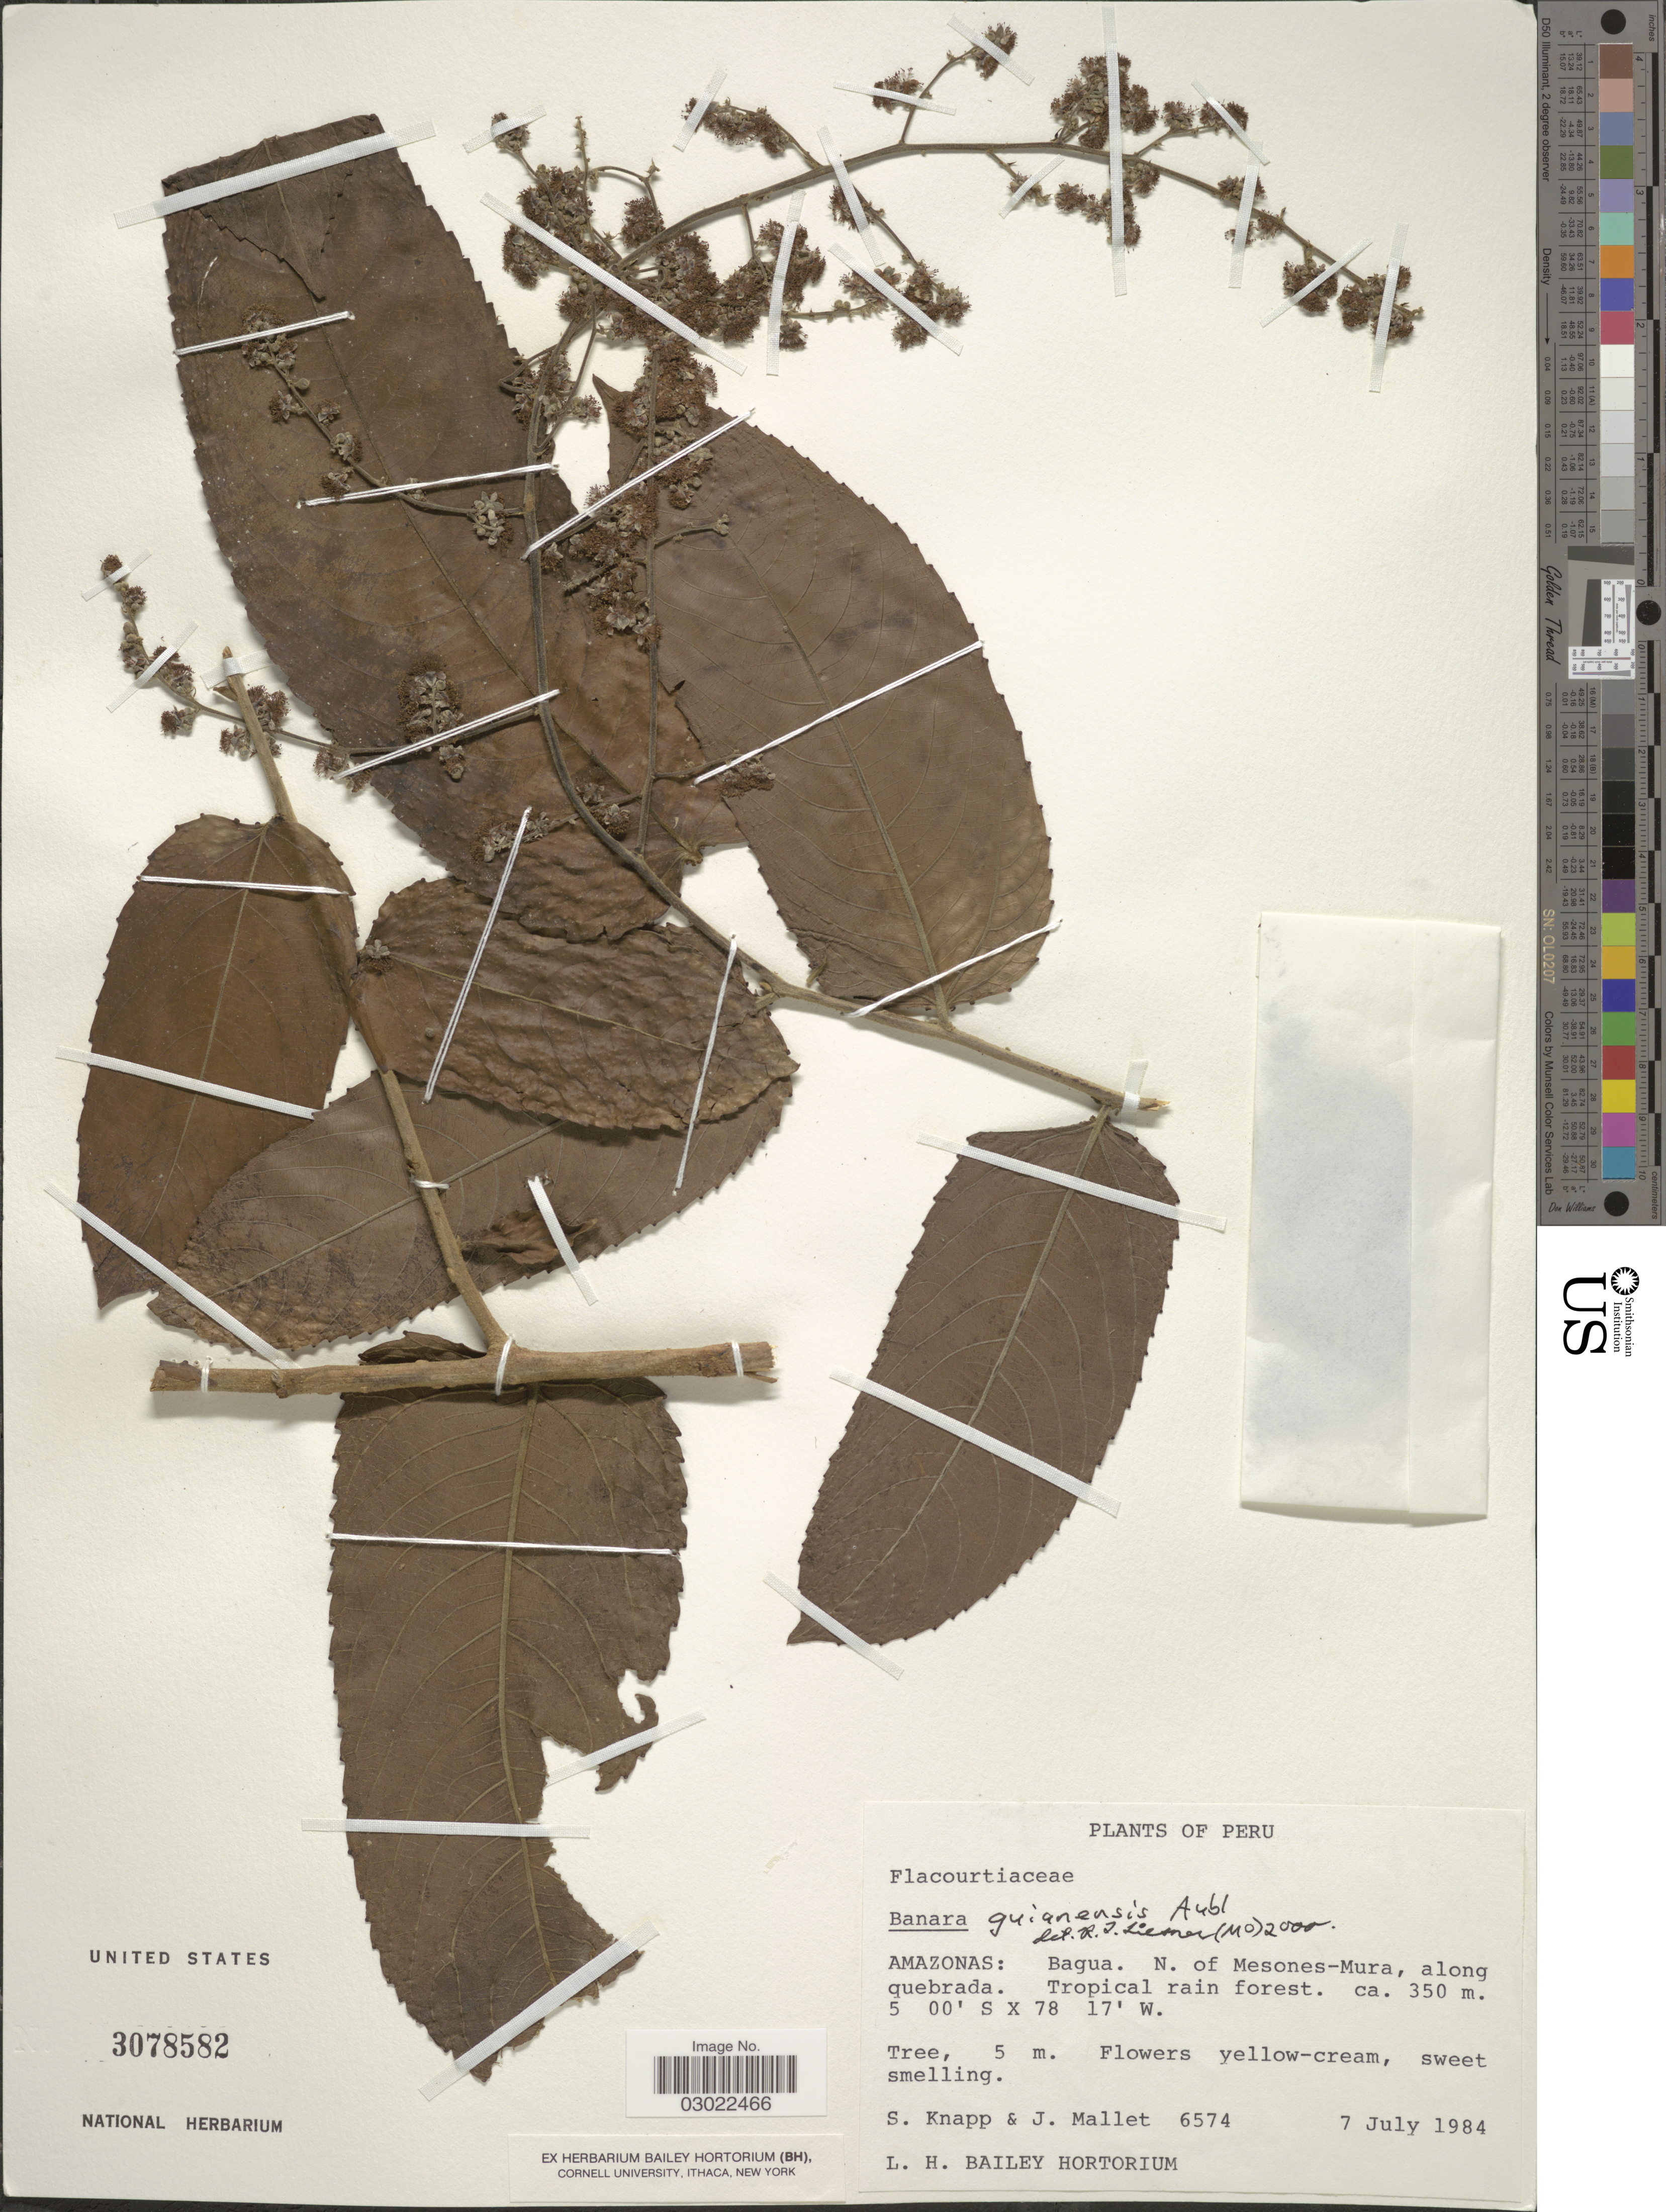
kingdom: Plantae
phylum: Tracheophyta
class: Magnoliopsida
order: Malpighiales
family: Salicaceae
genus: Banara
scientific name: Banara guianensis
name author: Aubl.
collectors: S. Knapp & J. Mallet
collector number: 6574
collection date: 1984-07-07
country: Peru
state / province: Amazonas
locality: Bagua. N. of Mesones-Mura, along quebrada.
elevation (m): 350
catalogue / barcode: US 3078582